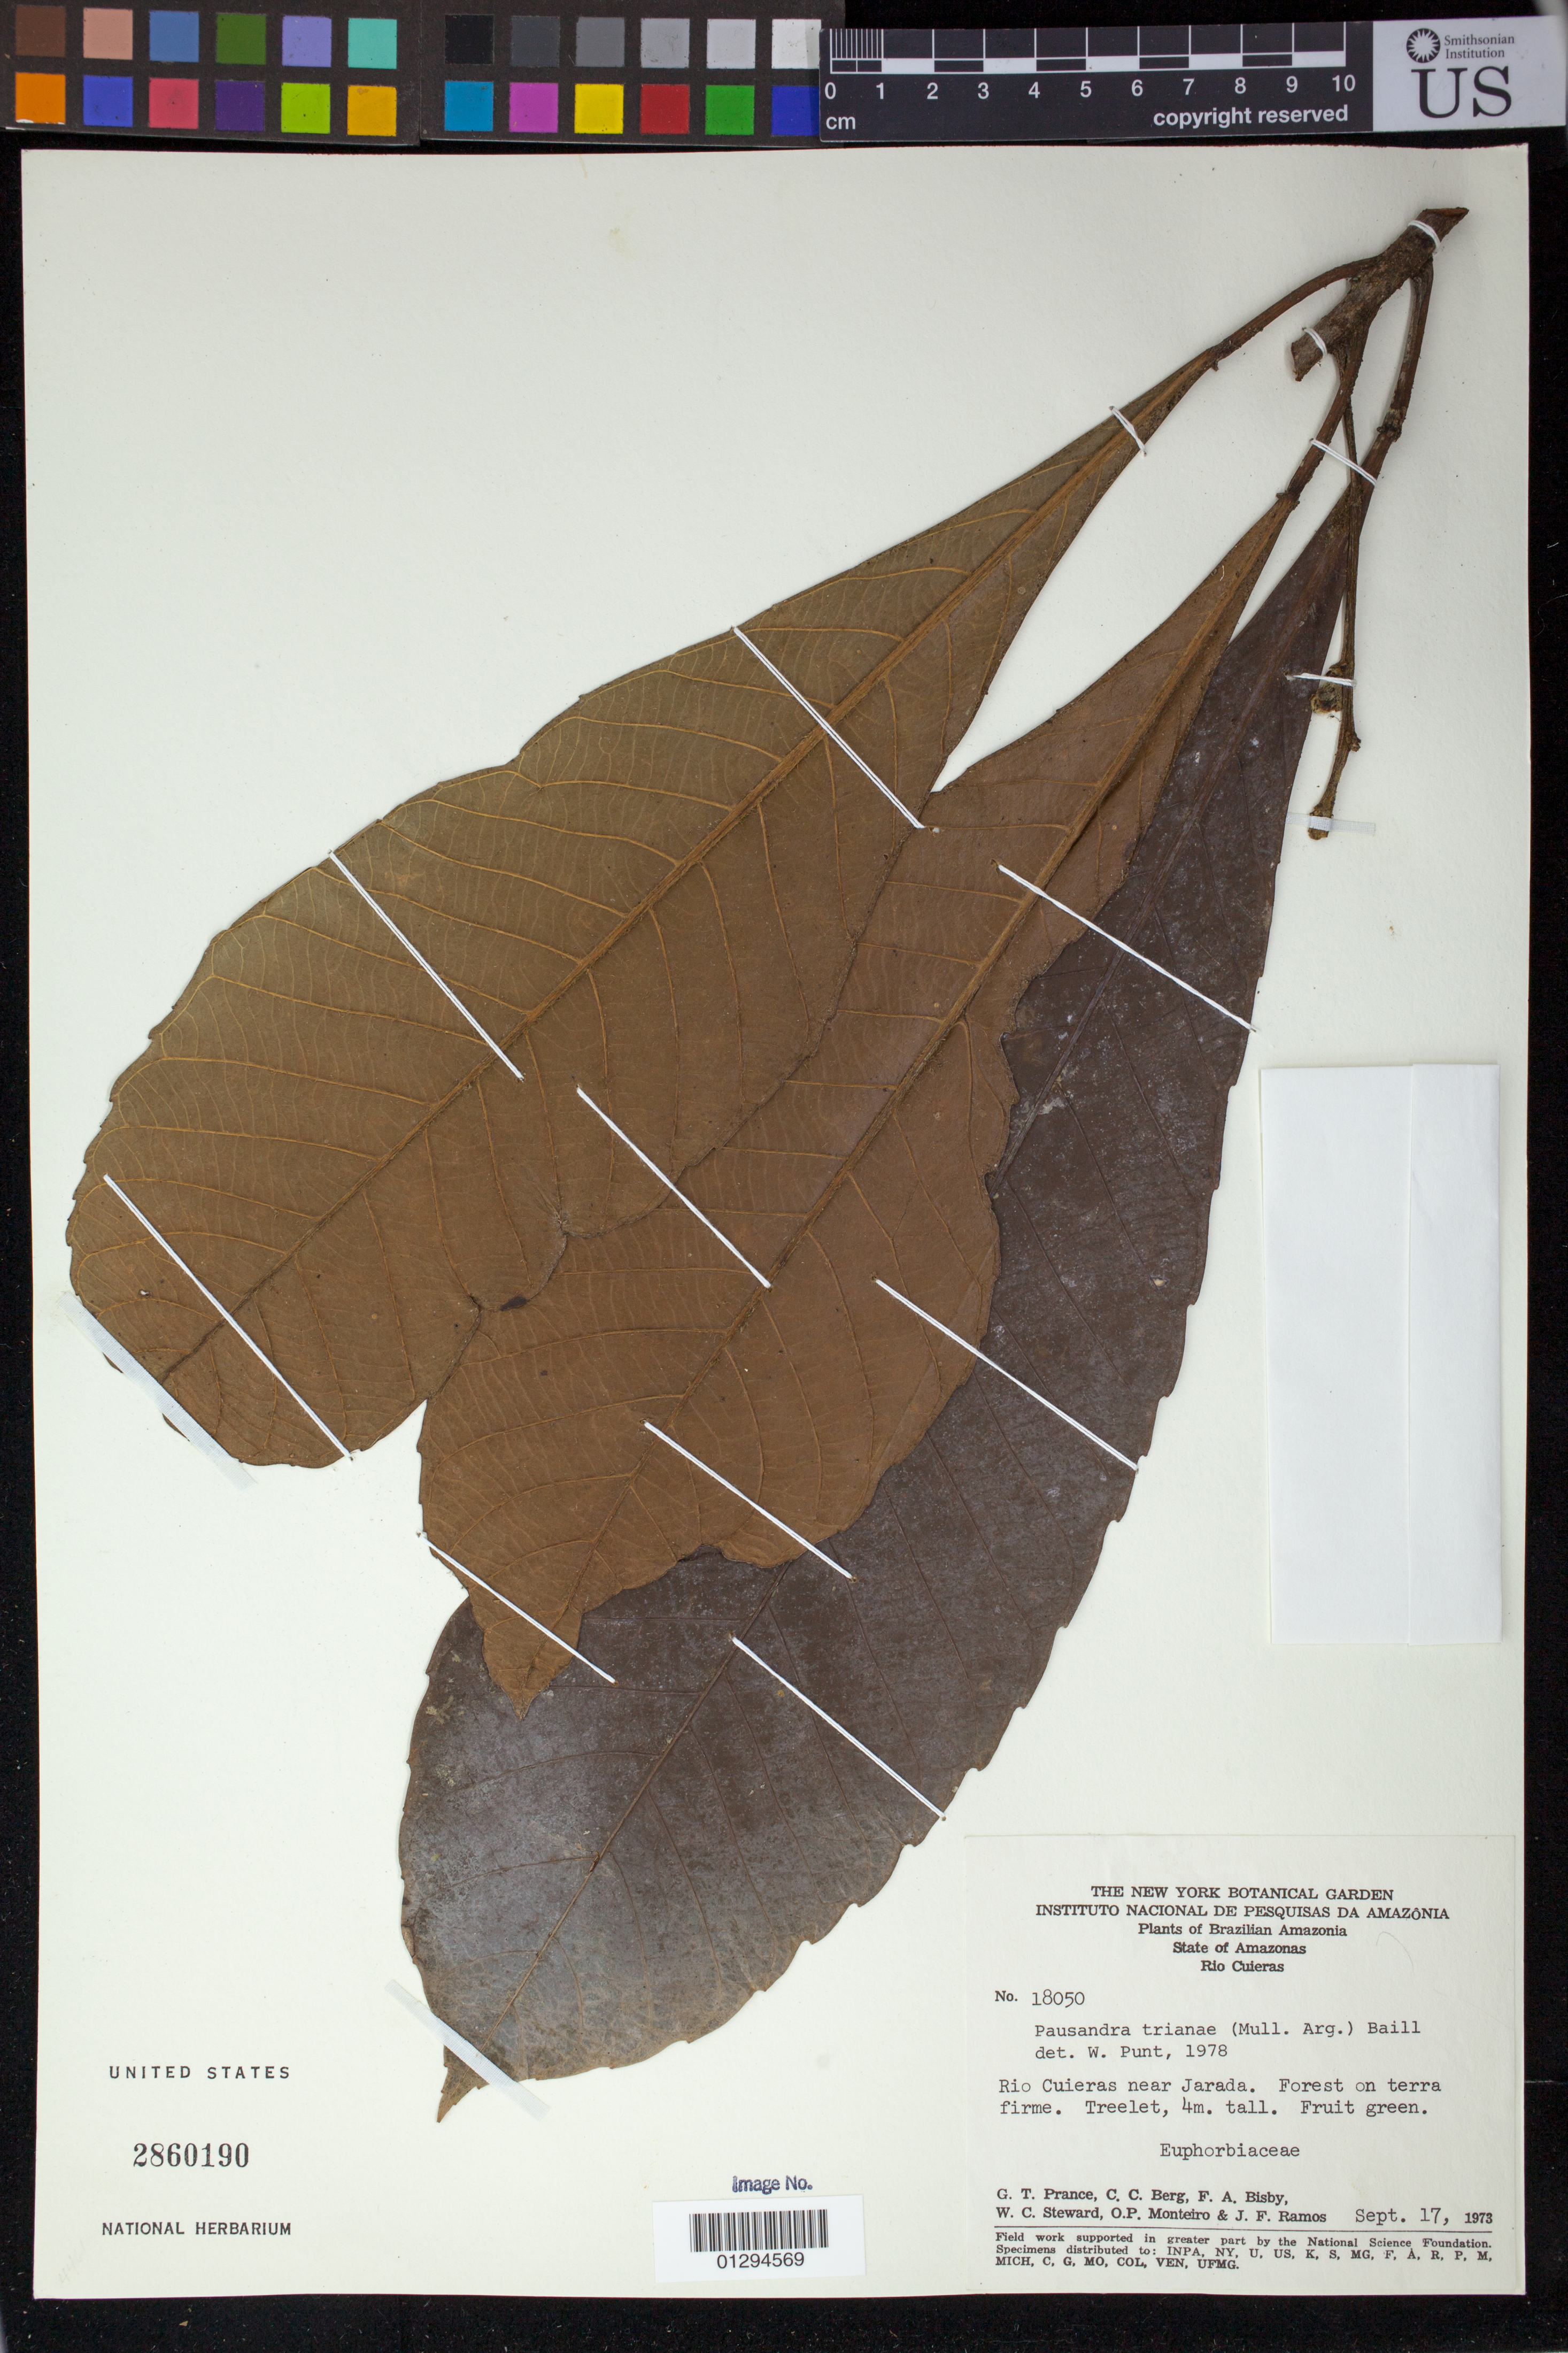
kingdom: Plantae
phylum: Tracheophyta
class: Magnoliopsida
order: Malpighiales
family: Euphorbiaceae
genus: Pausandra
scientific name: Pausandra trianae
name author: (Müll. Arg.) Baill.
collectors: G. T. Prance, C. C. Berg, F. A. Bisby, W. C. Steward, O. P. Monteiro & J. F. Ramos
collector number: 18050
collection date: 1973-09-17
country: Brazil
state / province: Amazonas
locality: Rio Cuieras near Jarada.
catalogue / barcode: US 2860190